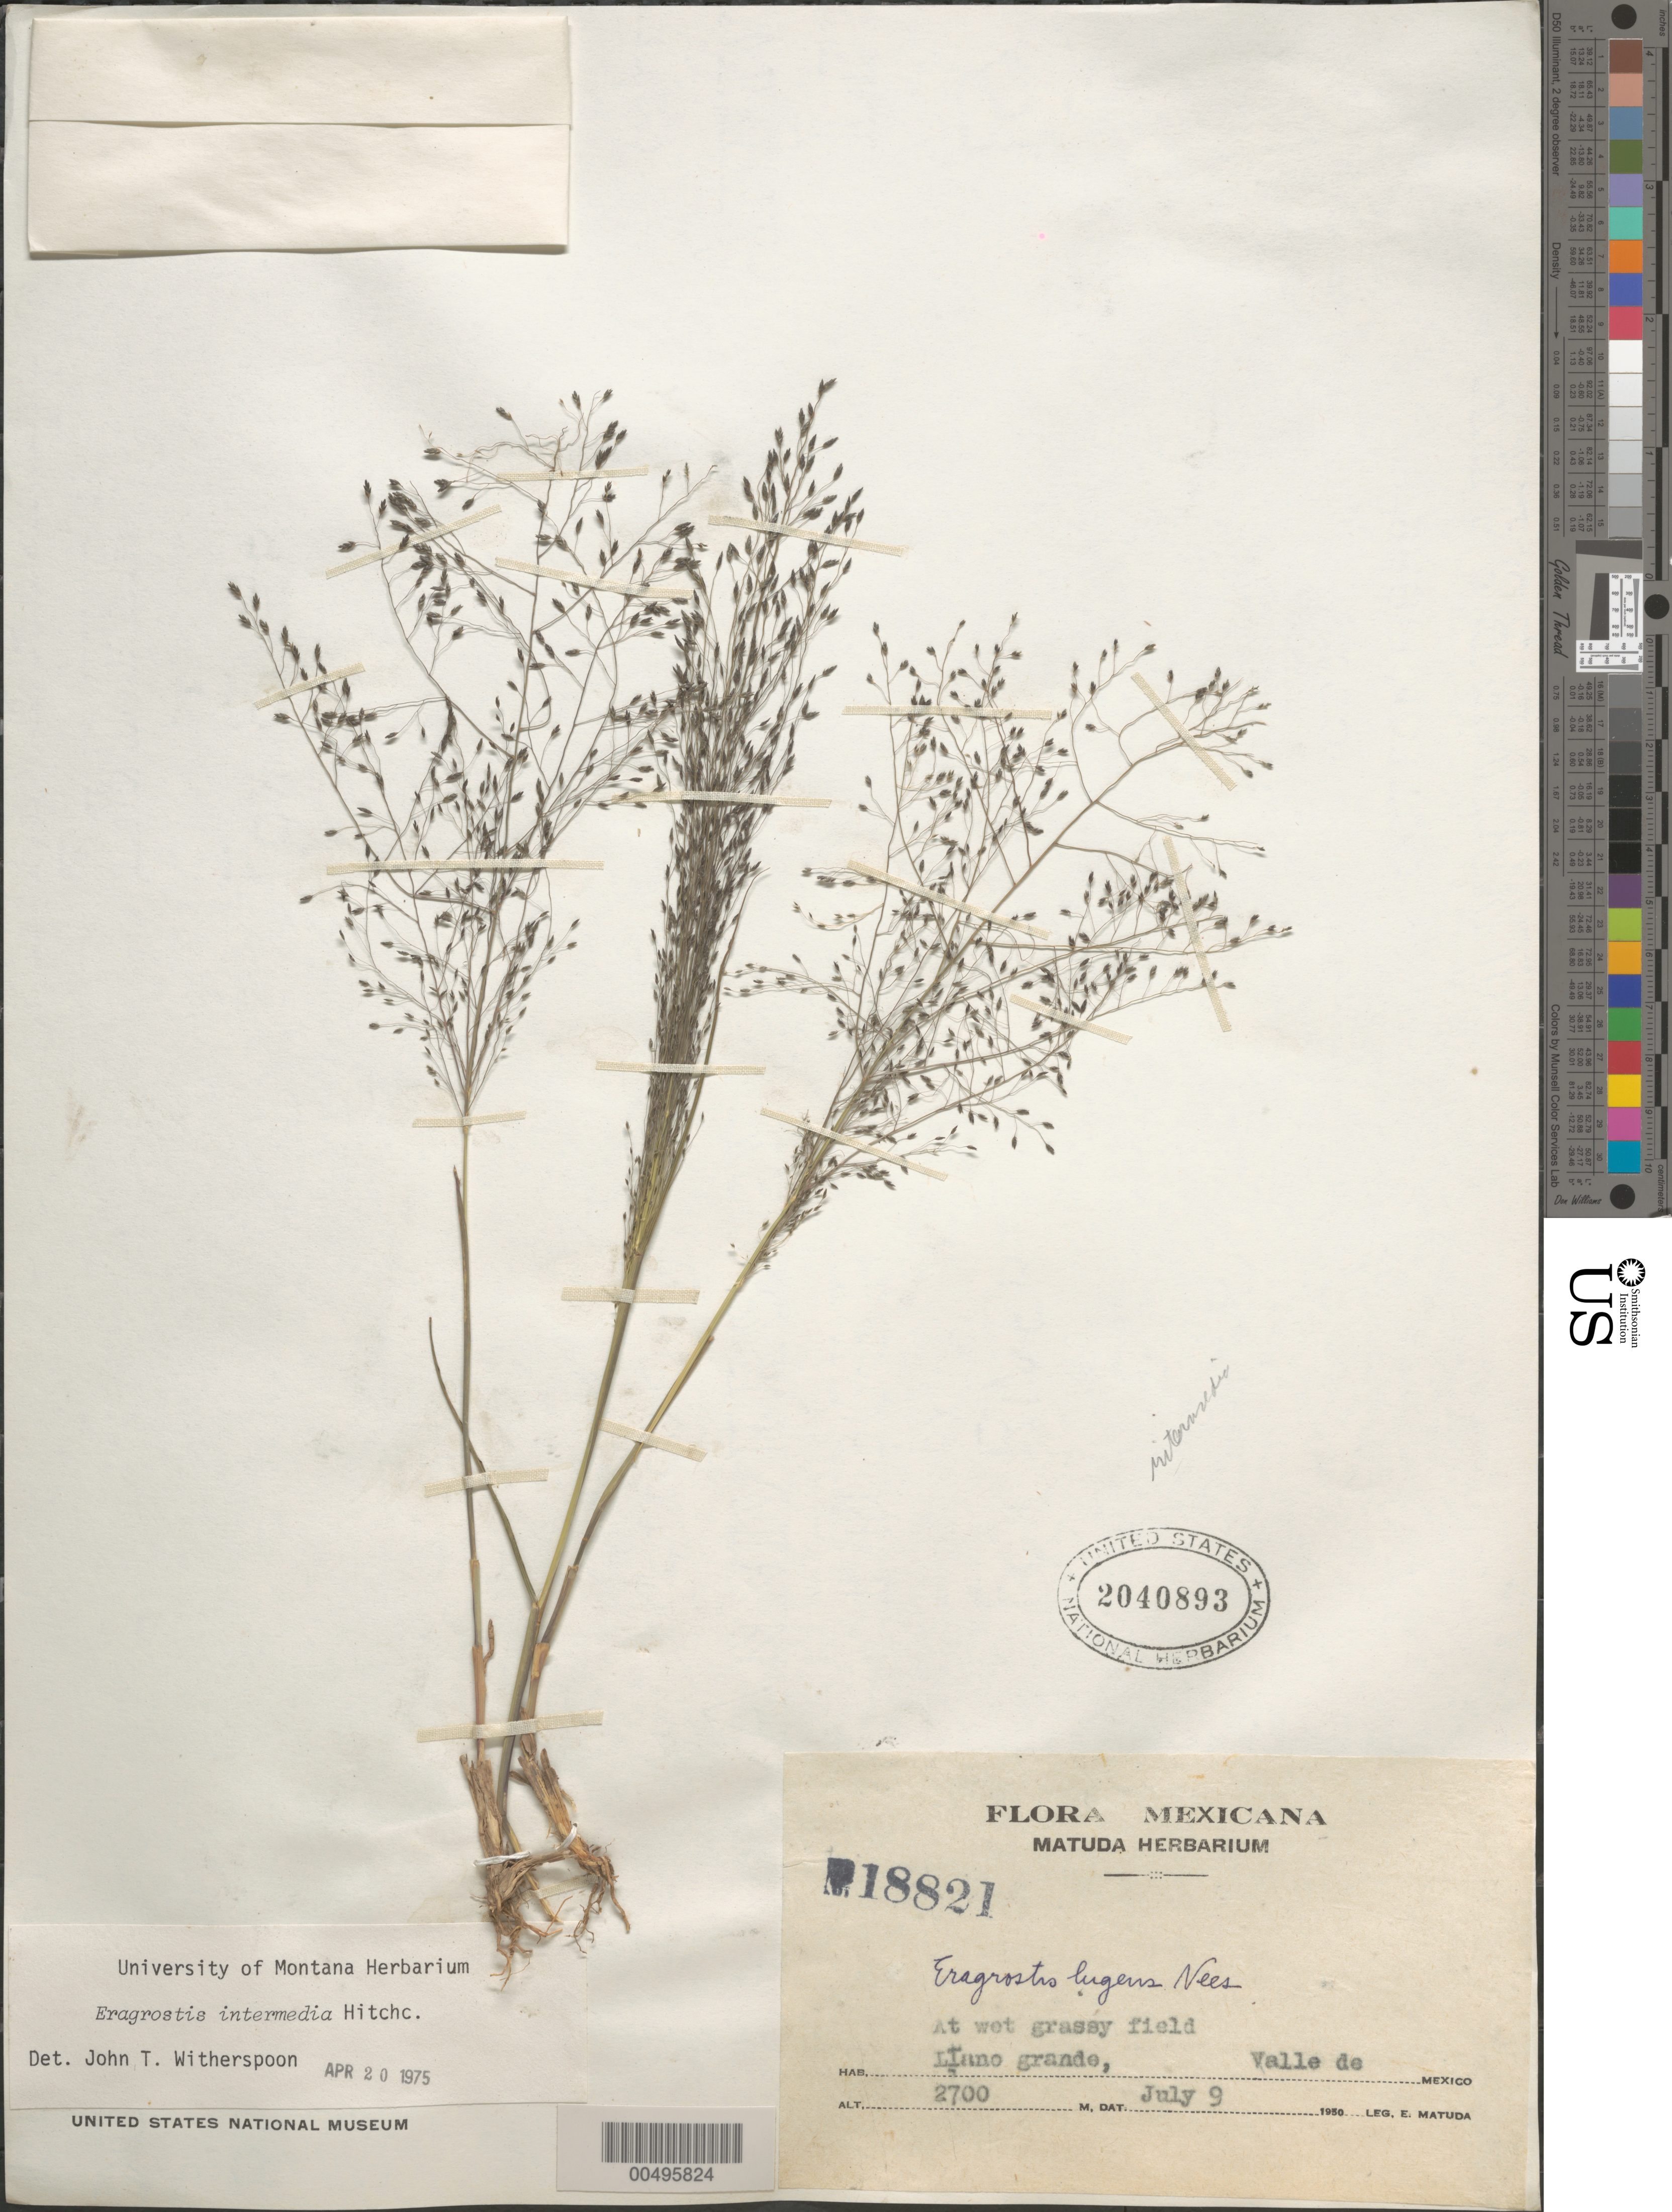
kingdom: Plantae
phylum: Tracheophyta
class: Liliopsida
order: Poales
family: Poaceae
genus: Eragrostis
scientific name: Eragrostis intermedia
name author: Hitchc.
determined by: Witherspoon, John T.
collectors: E. Matuda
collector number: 18821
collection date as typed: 9 Jul 1950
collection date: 1950-07-09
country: Mexico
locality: Valley of Mexico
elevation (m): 2700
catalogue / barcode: US 2040893